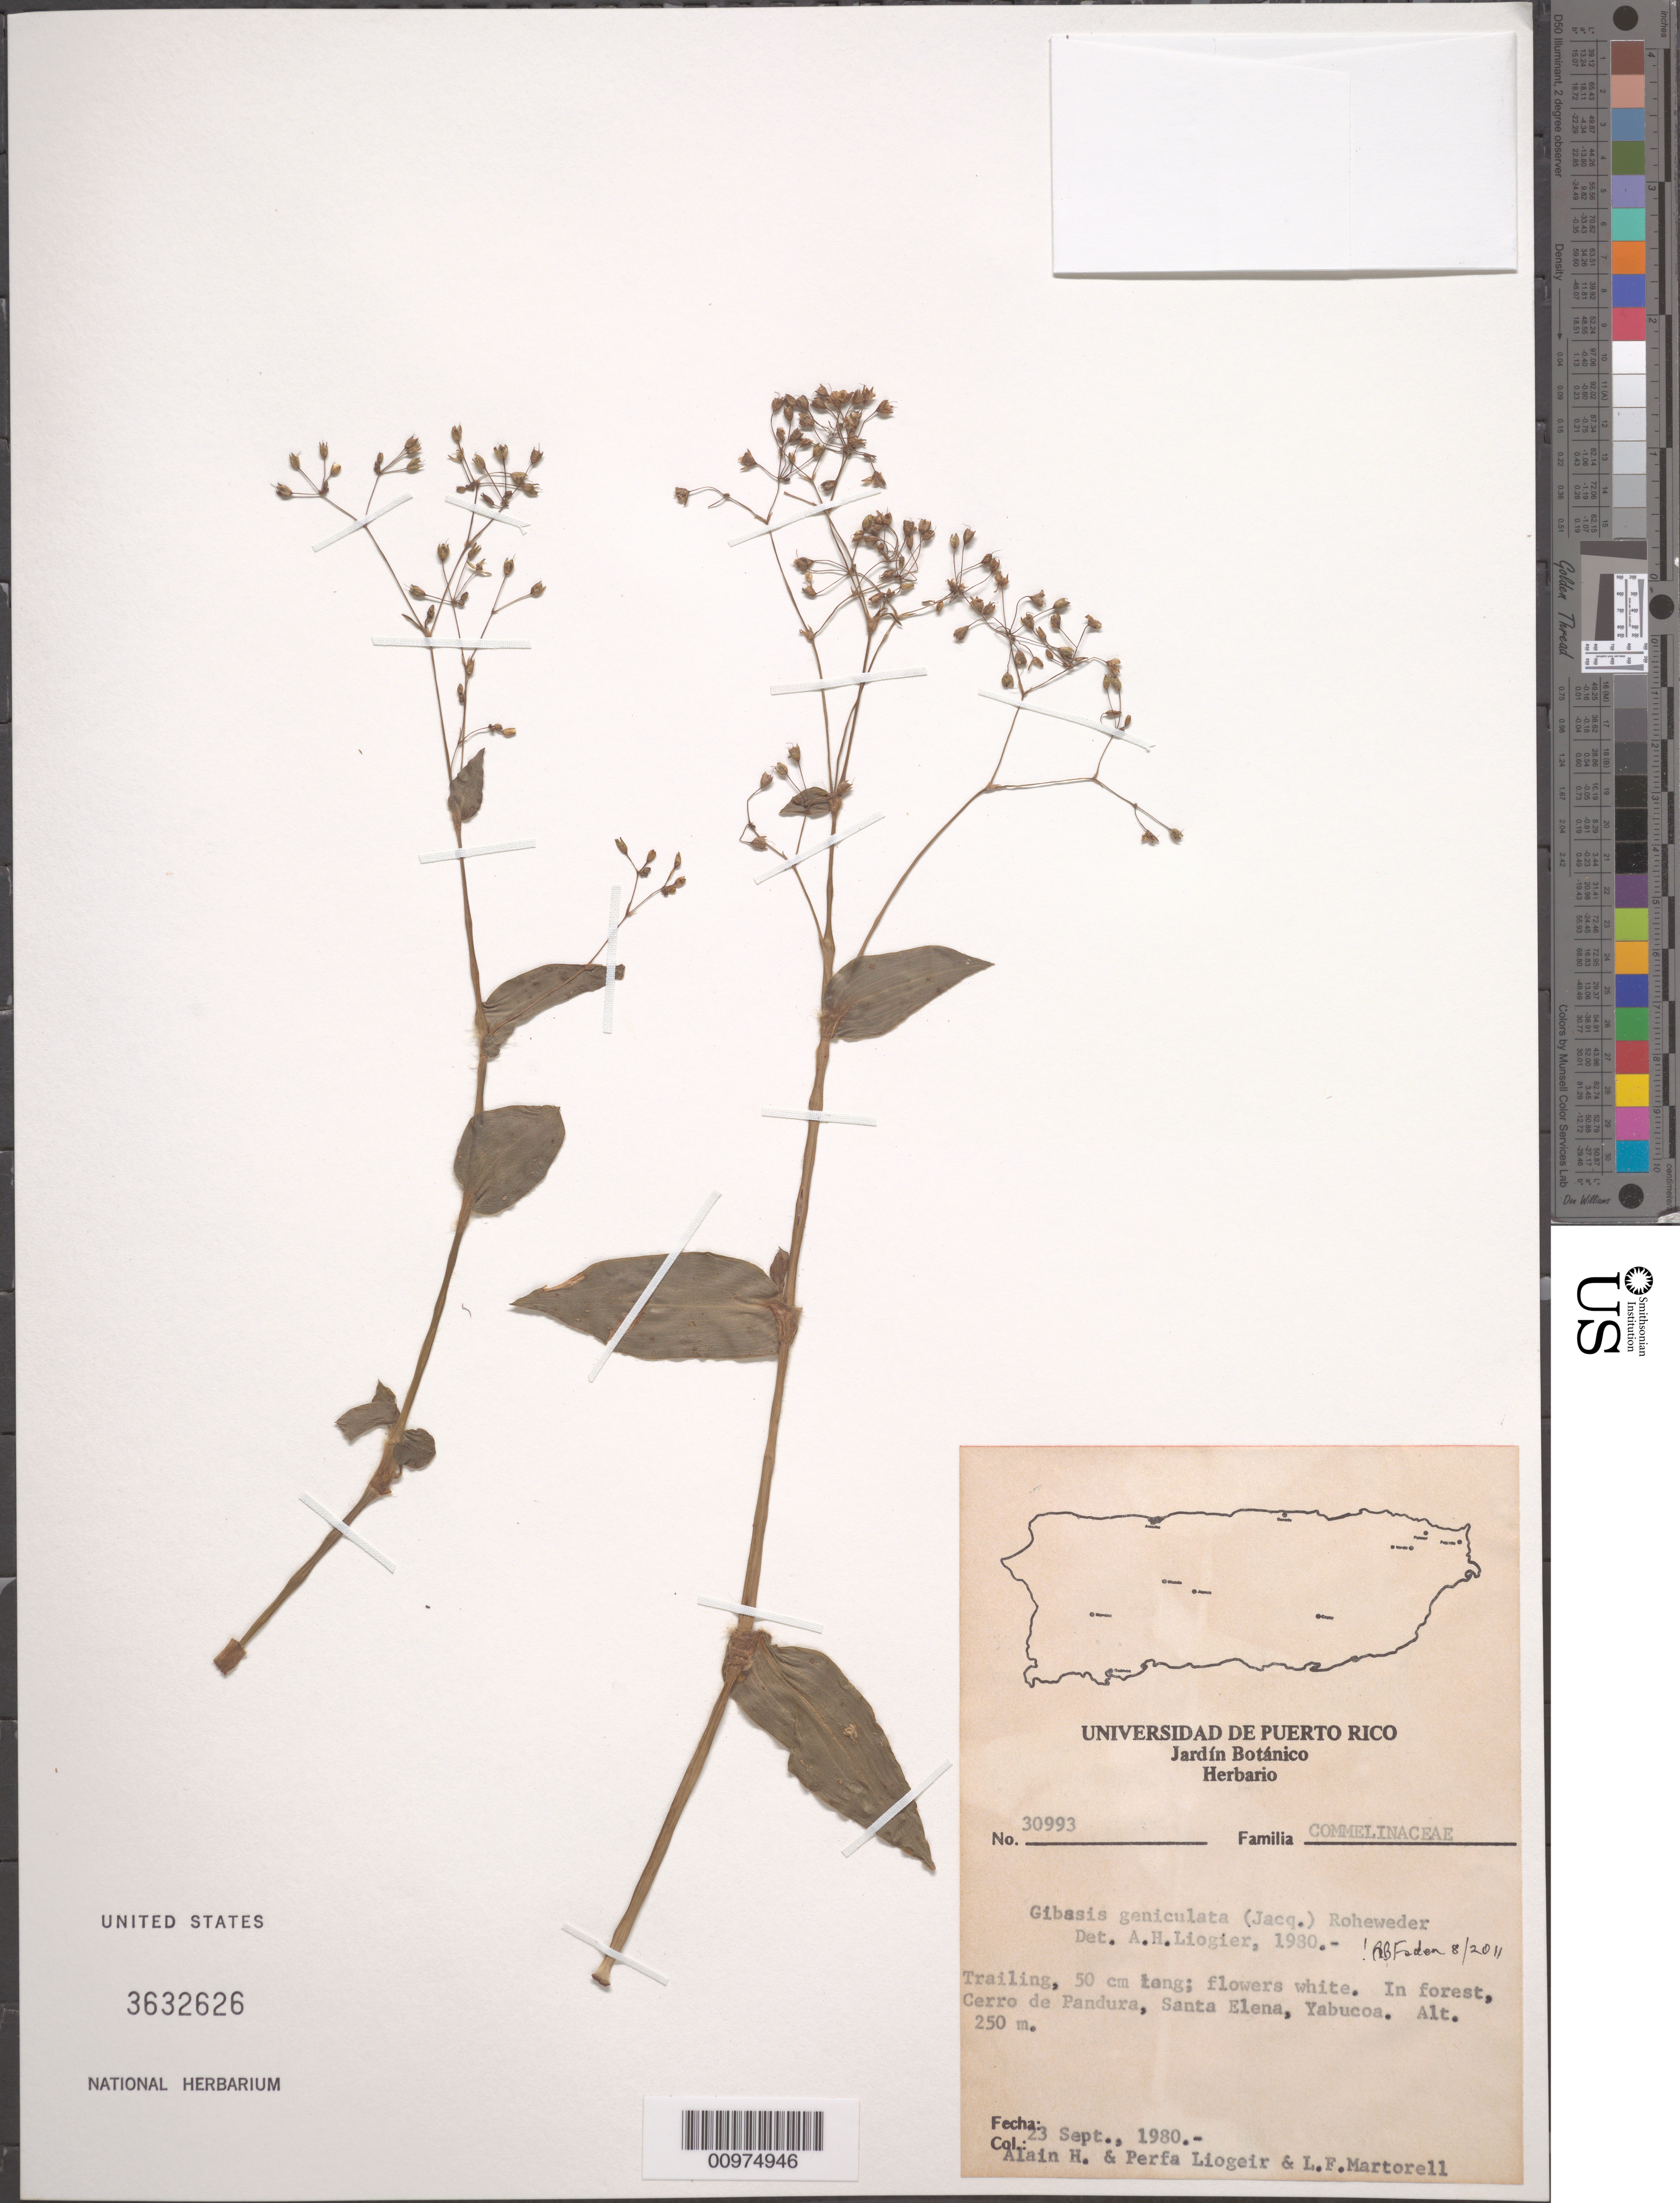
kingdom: Plantae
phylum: Tracheophyta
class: Liliopsida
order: Commelinales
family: Commelinaceae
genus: Gibasis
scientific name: Gibasis geniculata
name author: (Jacq.) Rohweder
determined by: Faden, Robert B., (US), Smithsonian Institution - National Museum of Natural History (UNITED STATES)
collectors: A. H. Liogier et al.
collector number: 30993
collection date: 1980-09-23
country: Puerto Rico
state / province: Yabucoa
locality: Cerro de Pandura, Santa Elena,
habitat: In forest,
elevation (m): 250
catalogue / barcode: US 3632626